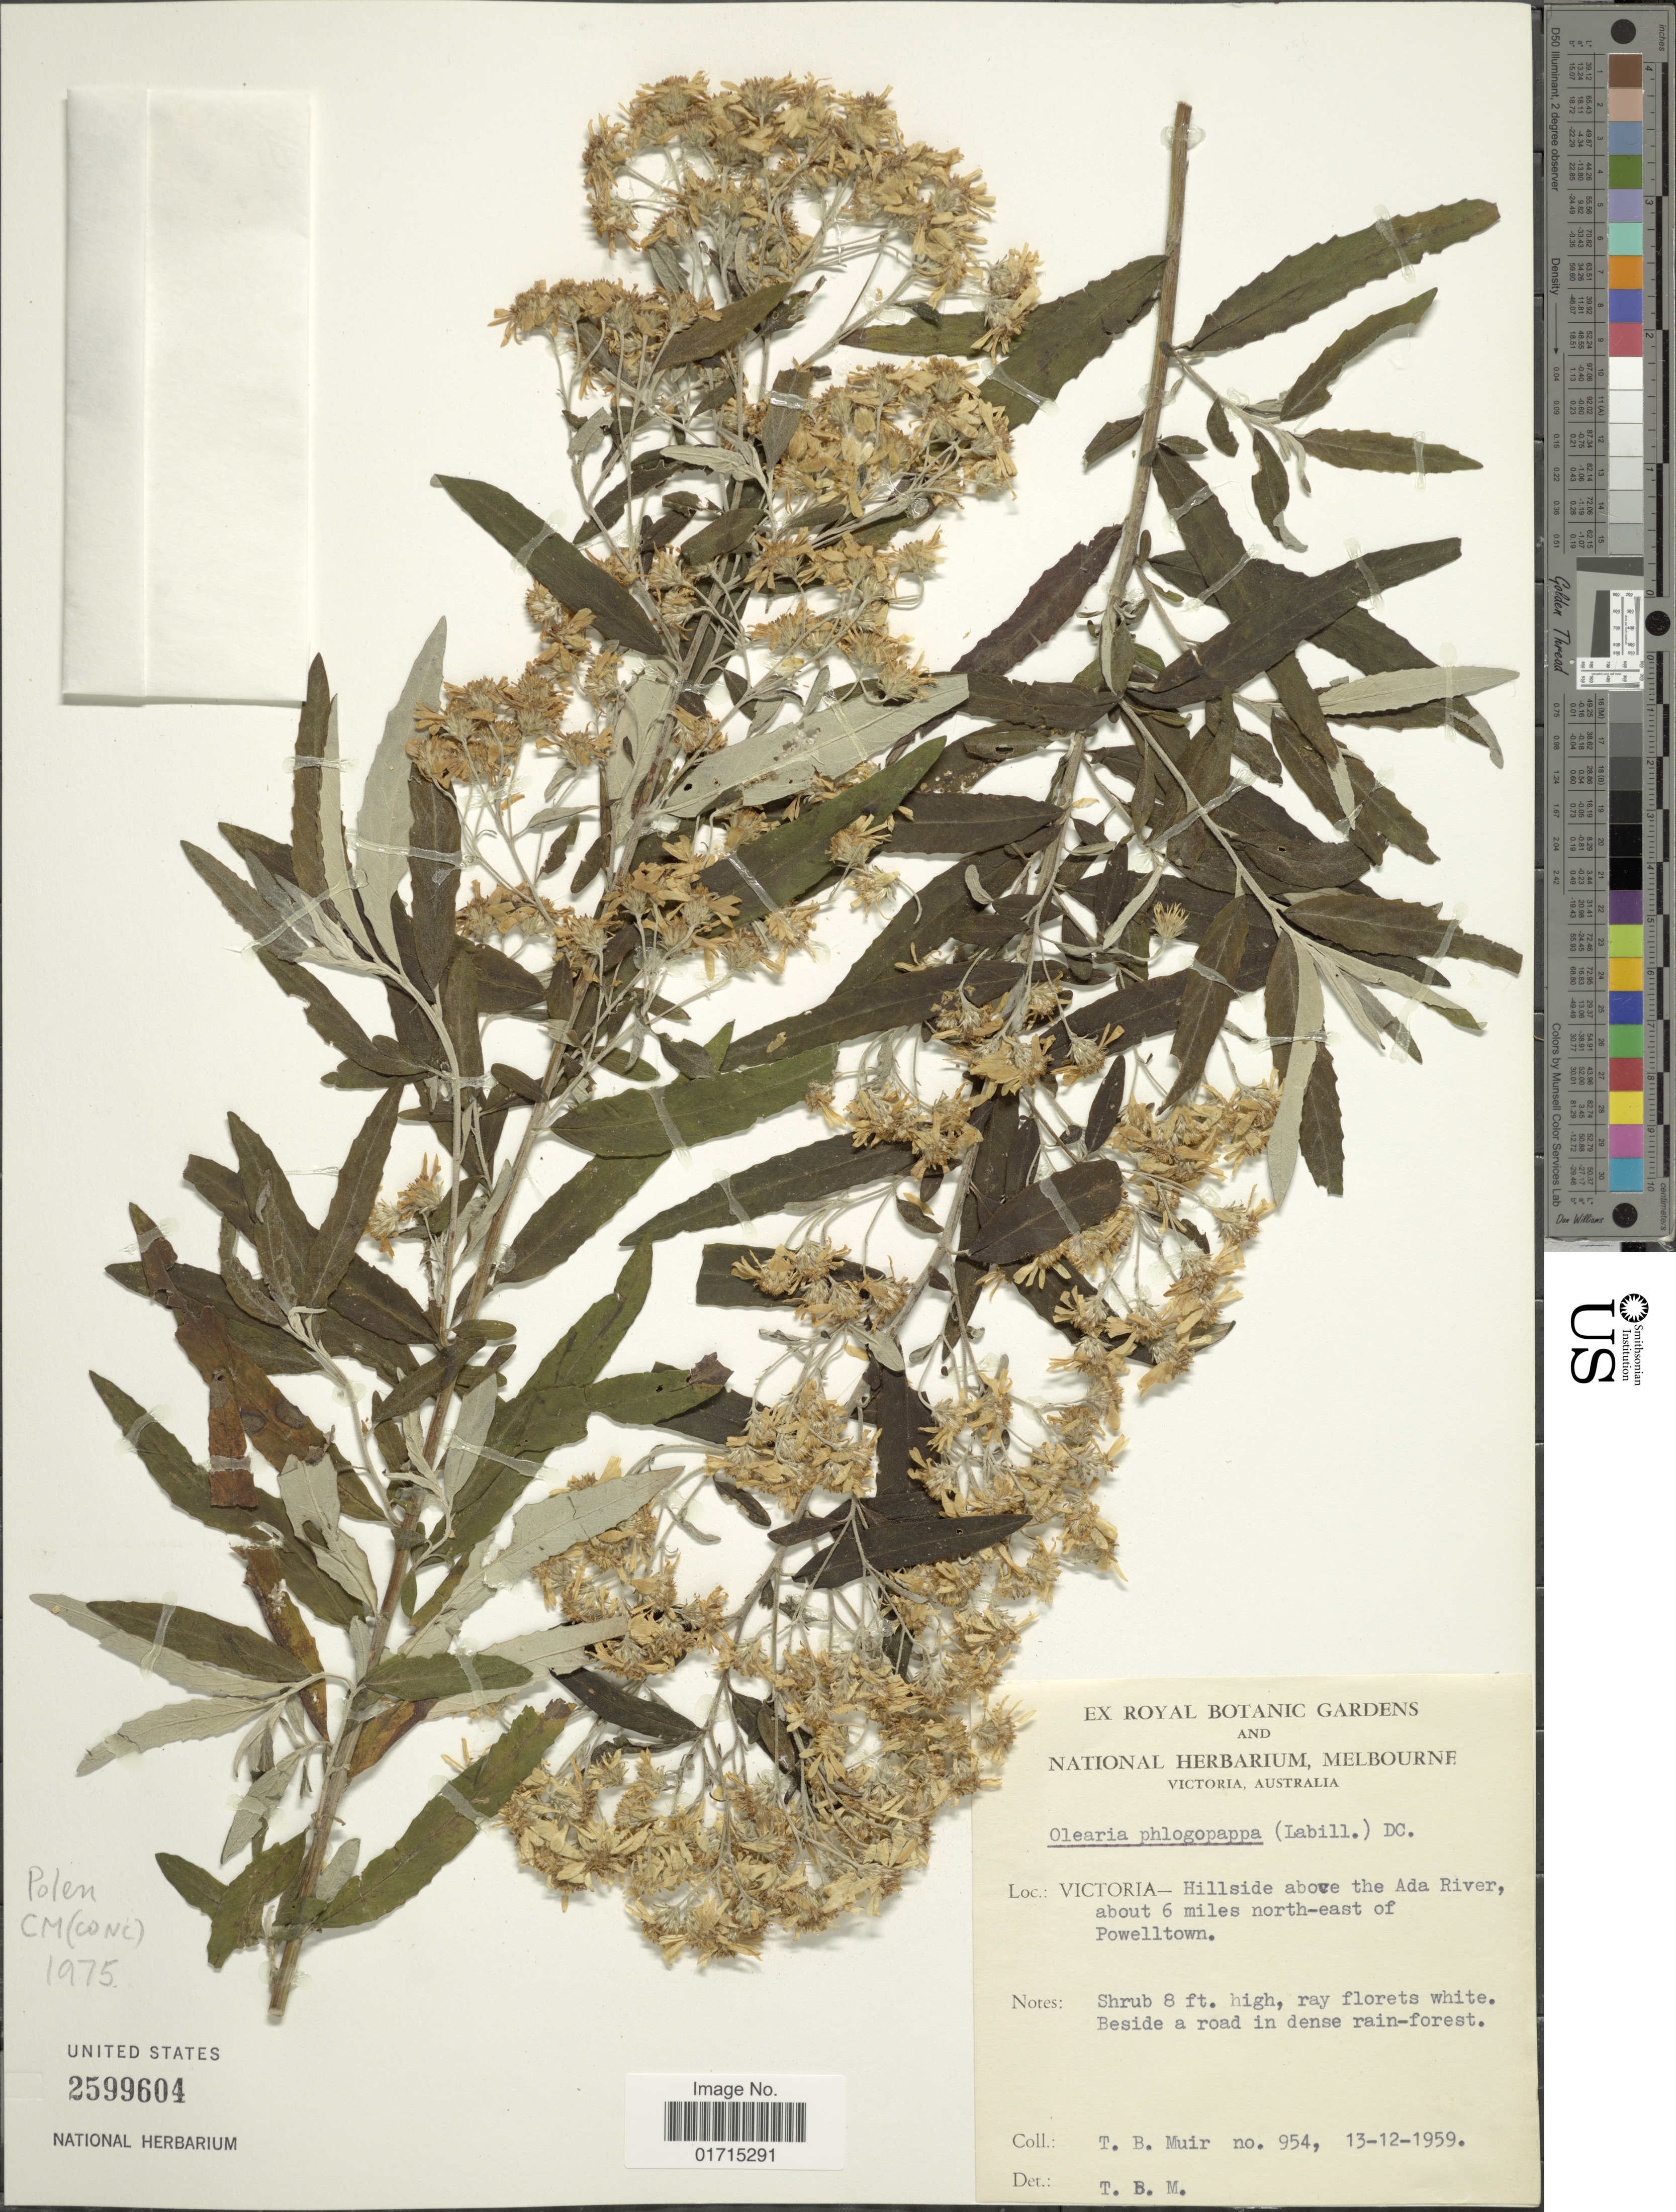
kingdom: Plantae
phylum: Tracheophyta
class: Magnoliopsida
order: Asterales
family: Asteraceae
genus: Olearia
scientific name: Olearia phlogopappa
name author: (Labill.) DC.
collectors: T. Muir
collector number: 954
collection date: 1959-12-12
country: Australia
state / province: Victoria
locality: Victoria-Hillisde above the Ada River, about 6 miles north-east of Powelltown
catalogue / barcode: US 2599604